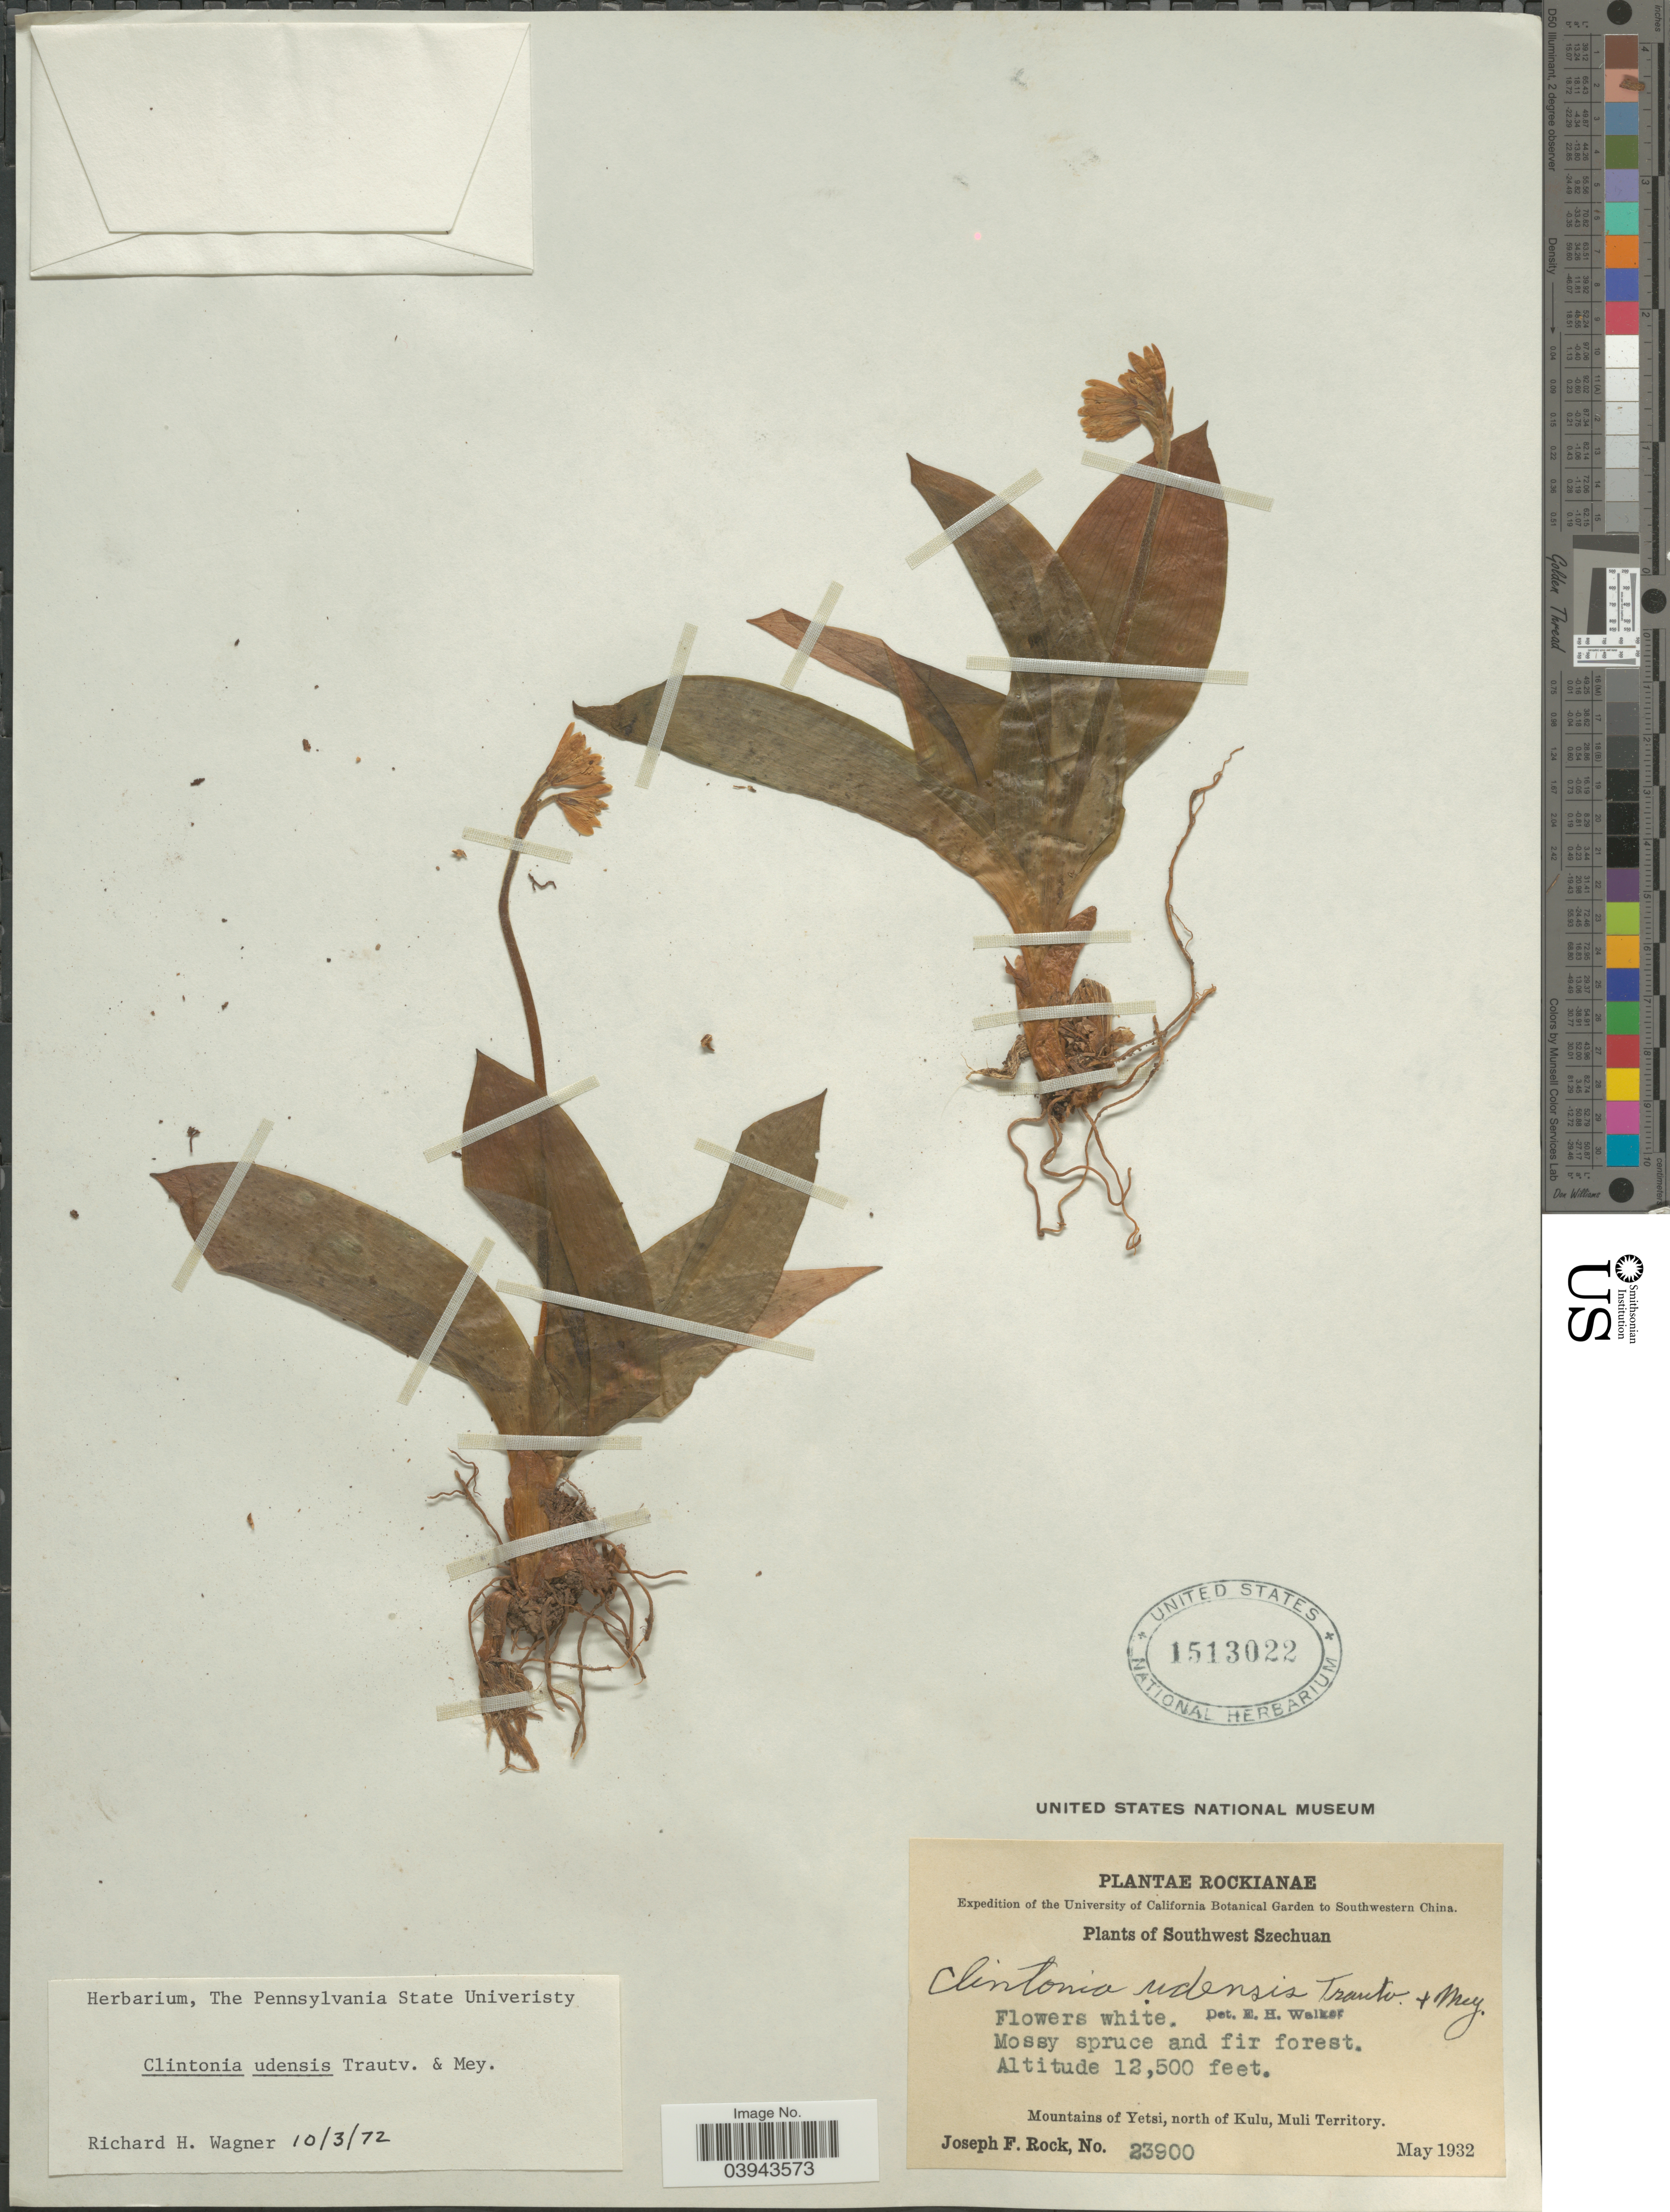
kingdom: Plantae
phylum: Tracheophyta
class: Liliopsida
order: Liliales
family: Liliaceae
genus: Clintonia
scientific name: Clintonia udensis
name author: Trautv. & C.A. Mey.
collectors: J. F. Rock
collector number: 23900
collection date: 1932-05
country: China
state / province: Sichuan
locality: Southwestern China. Southwest Szechuan. Mountains of Yetsi, north of Kulu, Muli Territory.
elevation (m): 3810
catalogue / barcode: US 1513022